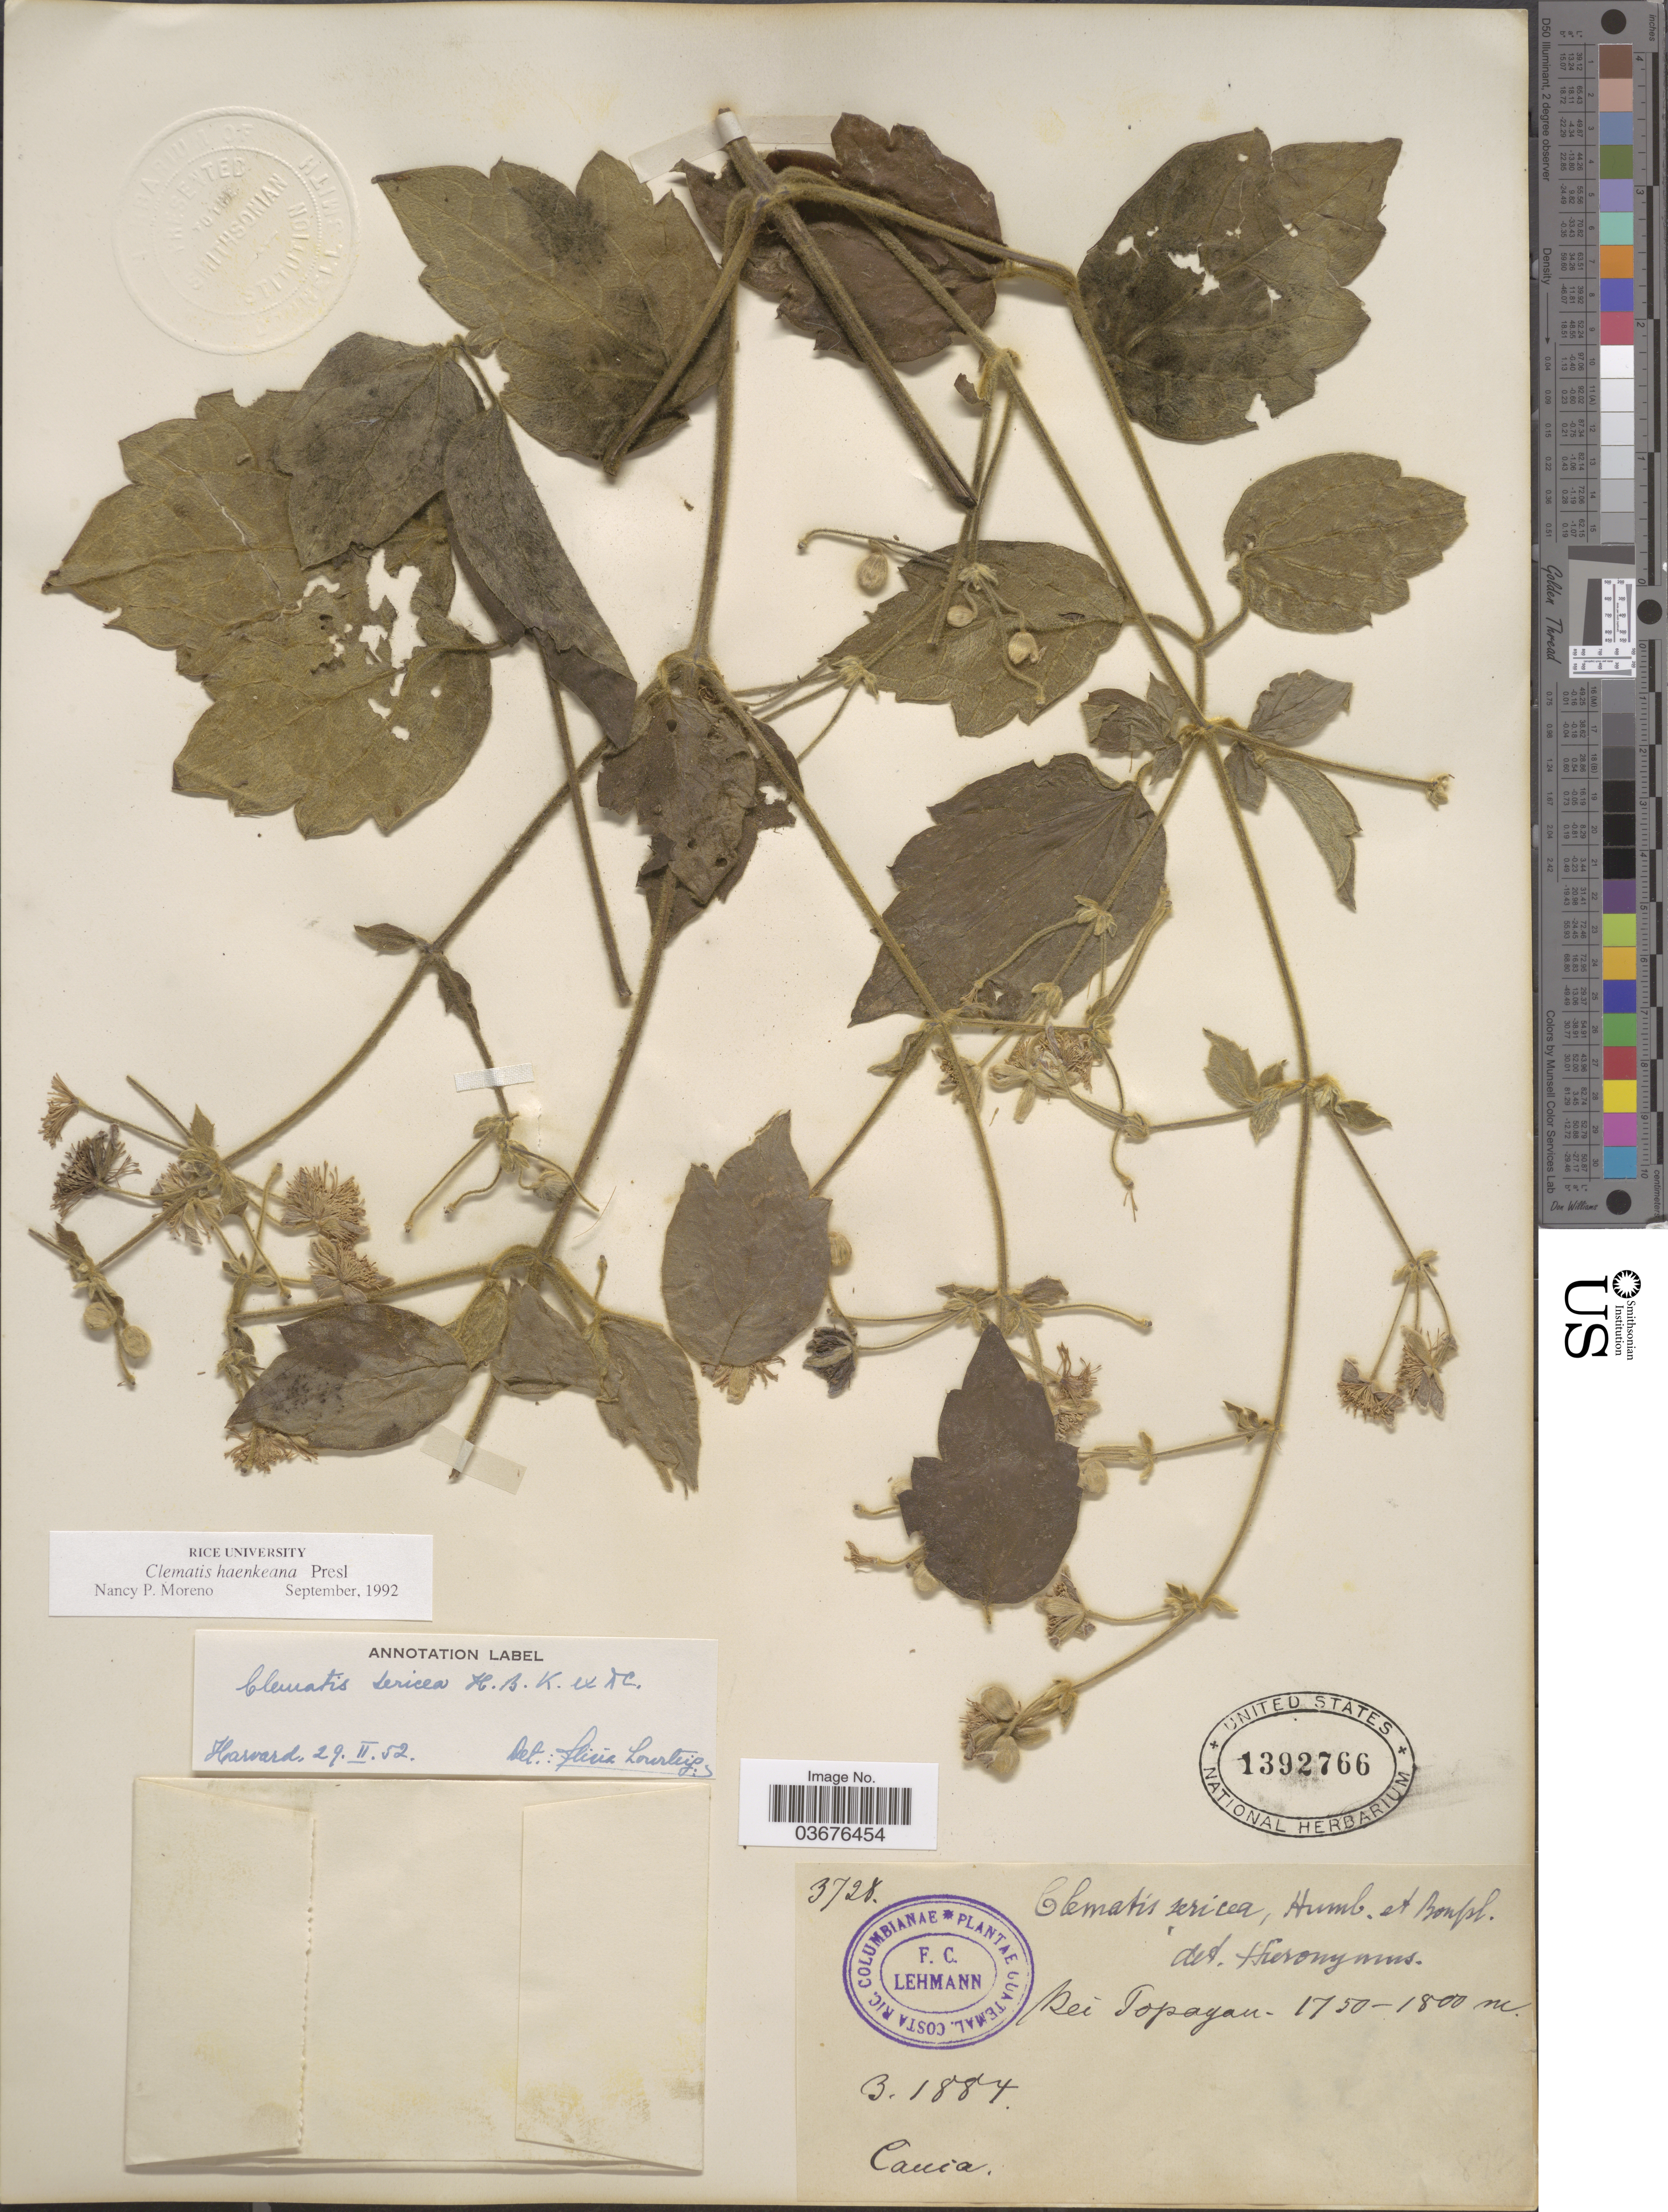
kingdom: Plantae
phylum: Tracheophyta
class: Magnoliopsida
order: Ranunculales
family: Ranunculaceae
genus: Clematis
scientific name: Clematis haenkeana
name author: C. Presl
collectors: F. C. Lehmann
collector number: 3728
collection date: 1884-03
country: Colombia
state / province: Cauca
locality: Bei Popayan.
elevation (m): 1750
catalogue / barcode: US 1392766